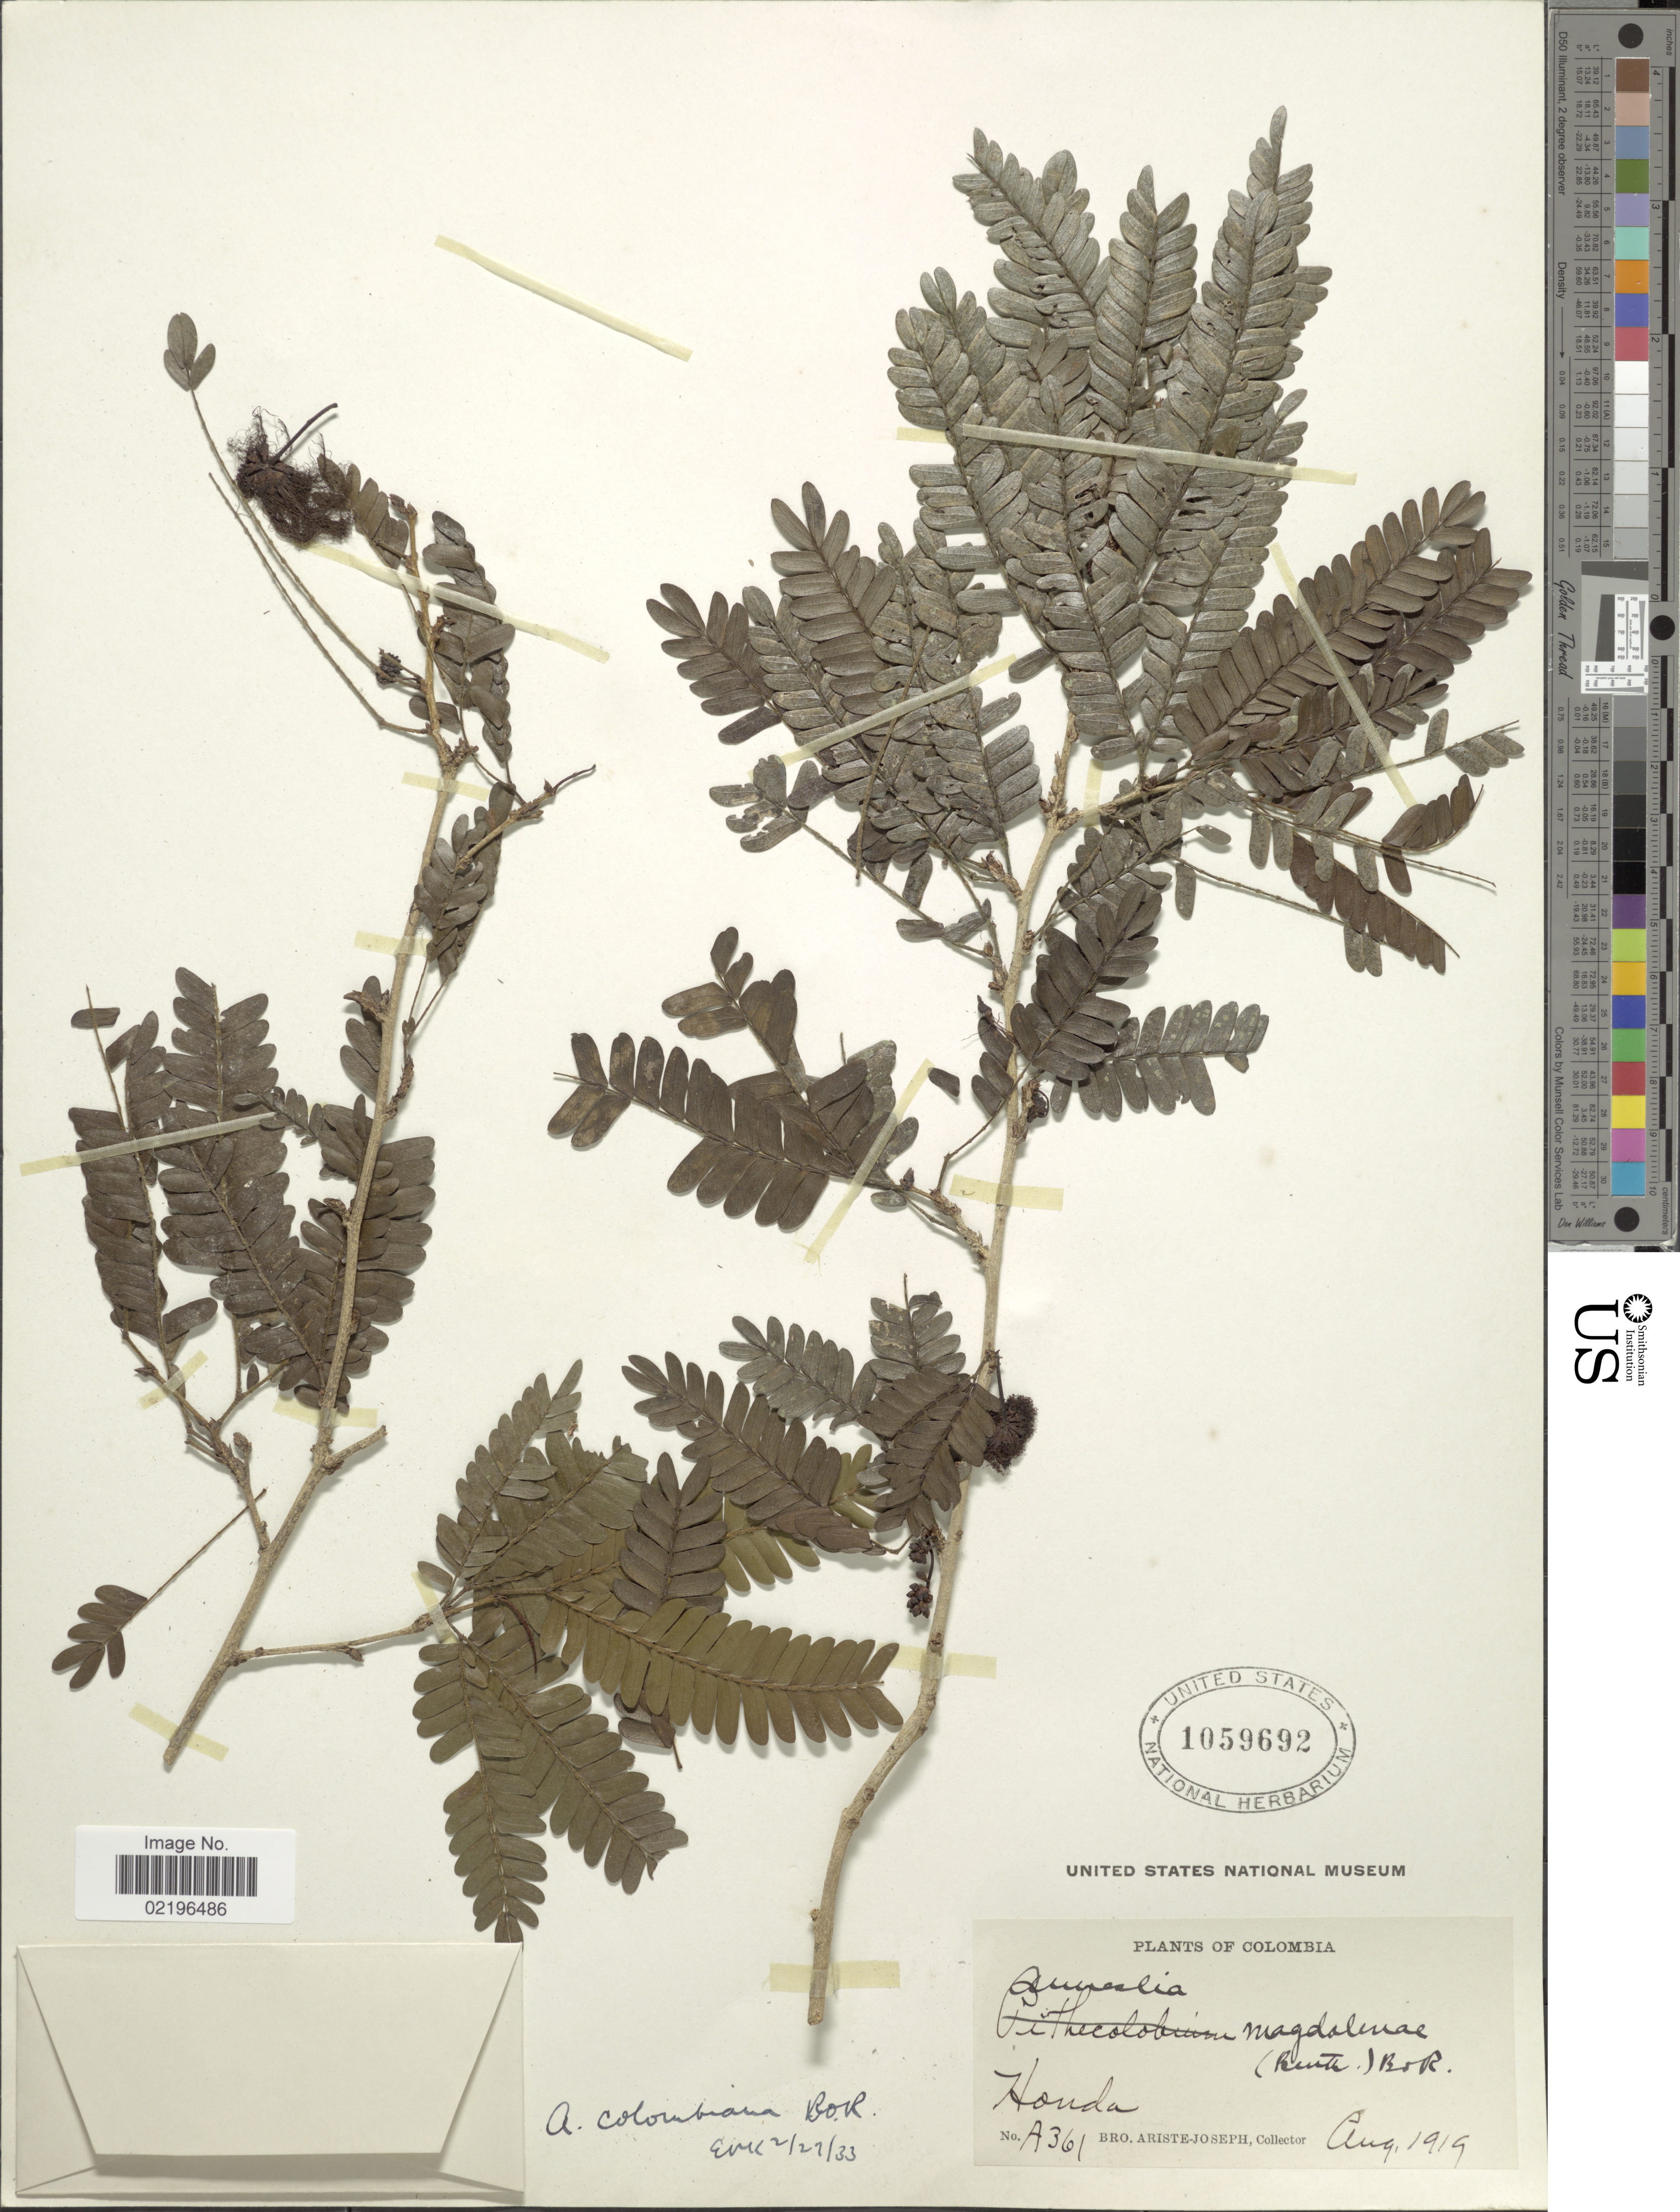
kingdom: Plantae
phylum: Tracheophyta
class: Magnoliopsida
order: Fabales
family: Fabaceae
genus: Calliandra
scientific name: Calliandra magdalenae var. colombiana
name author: (Britton & Rose) Barneby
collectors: Bro. Ariste-Joseph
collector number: A361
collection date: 1919-08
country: Colombia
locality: Honda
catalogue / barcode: US 1059692